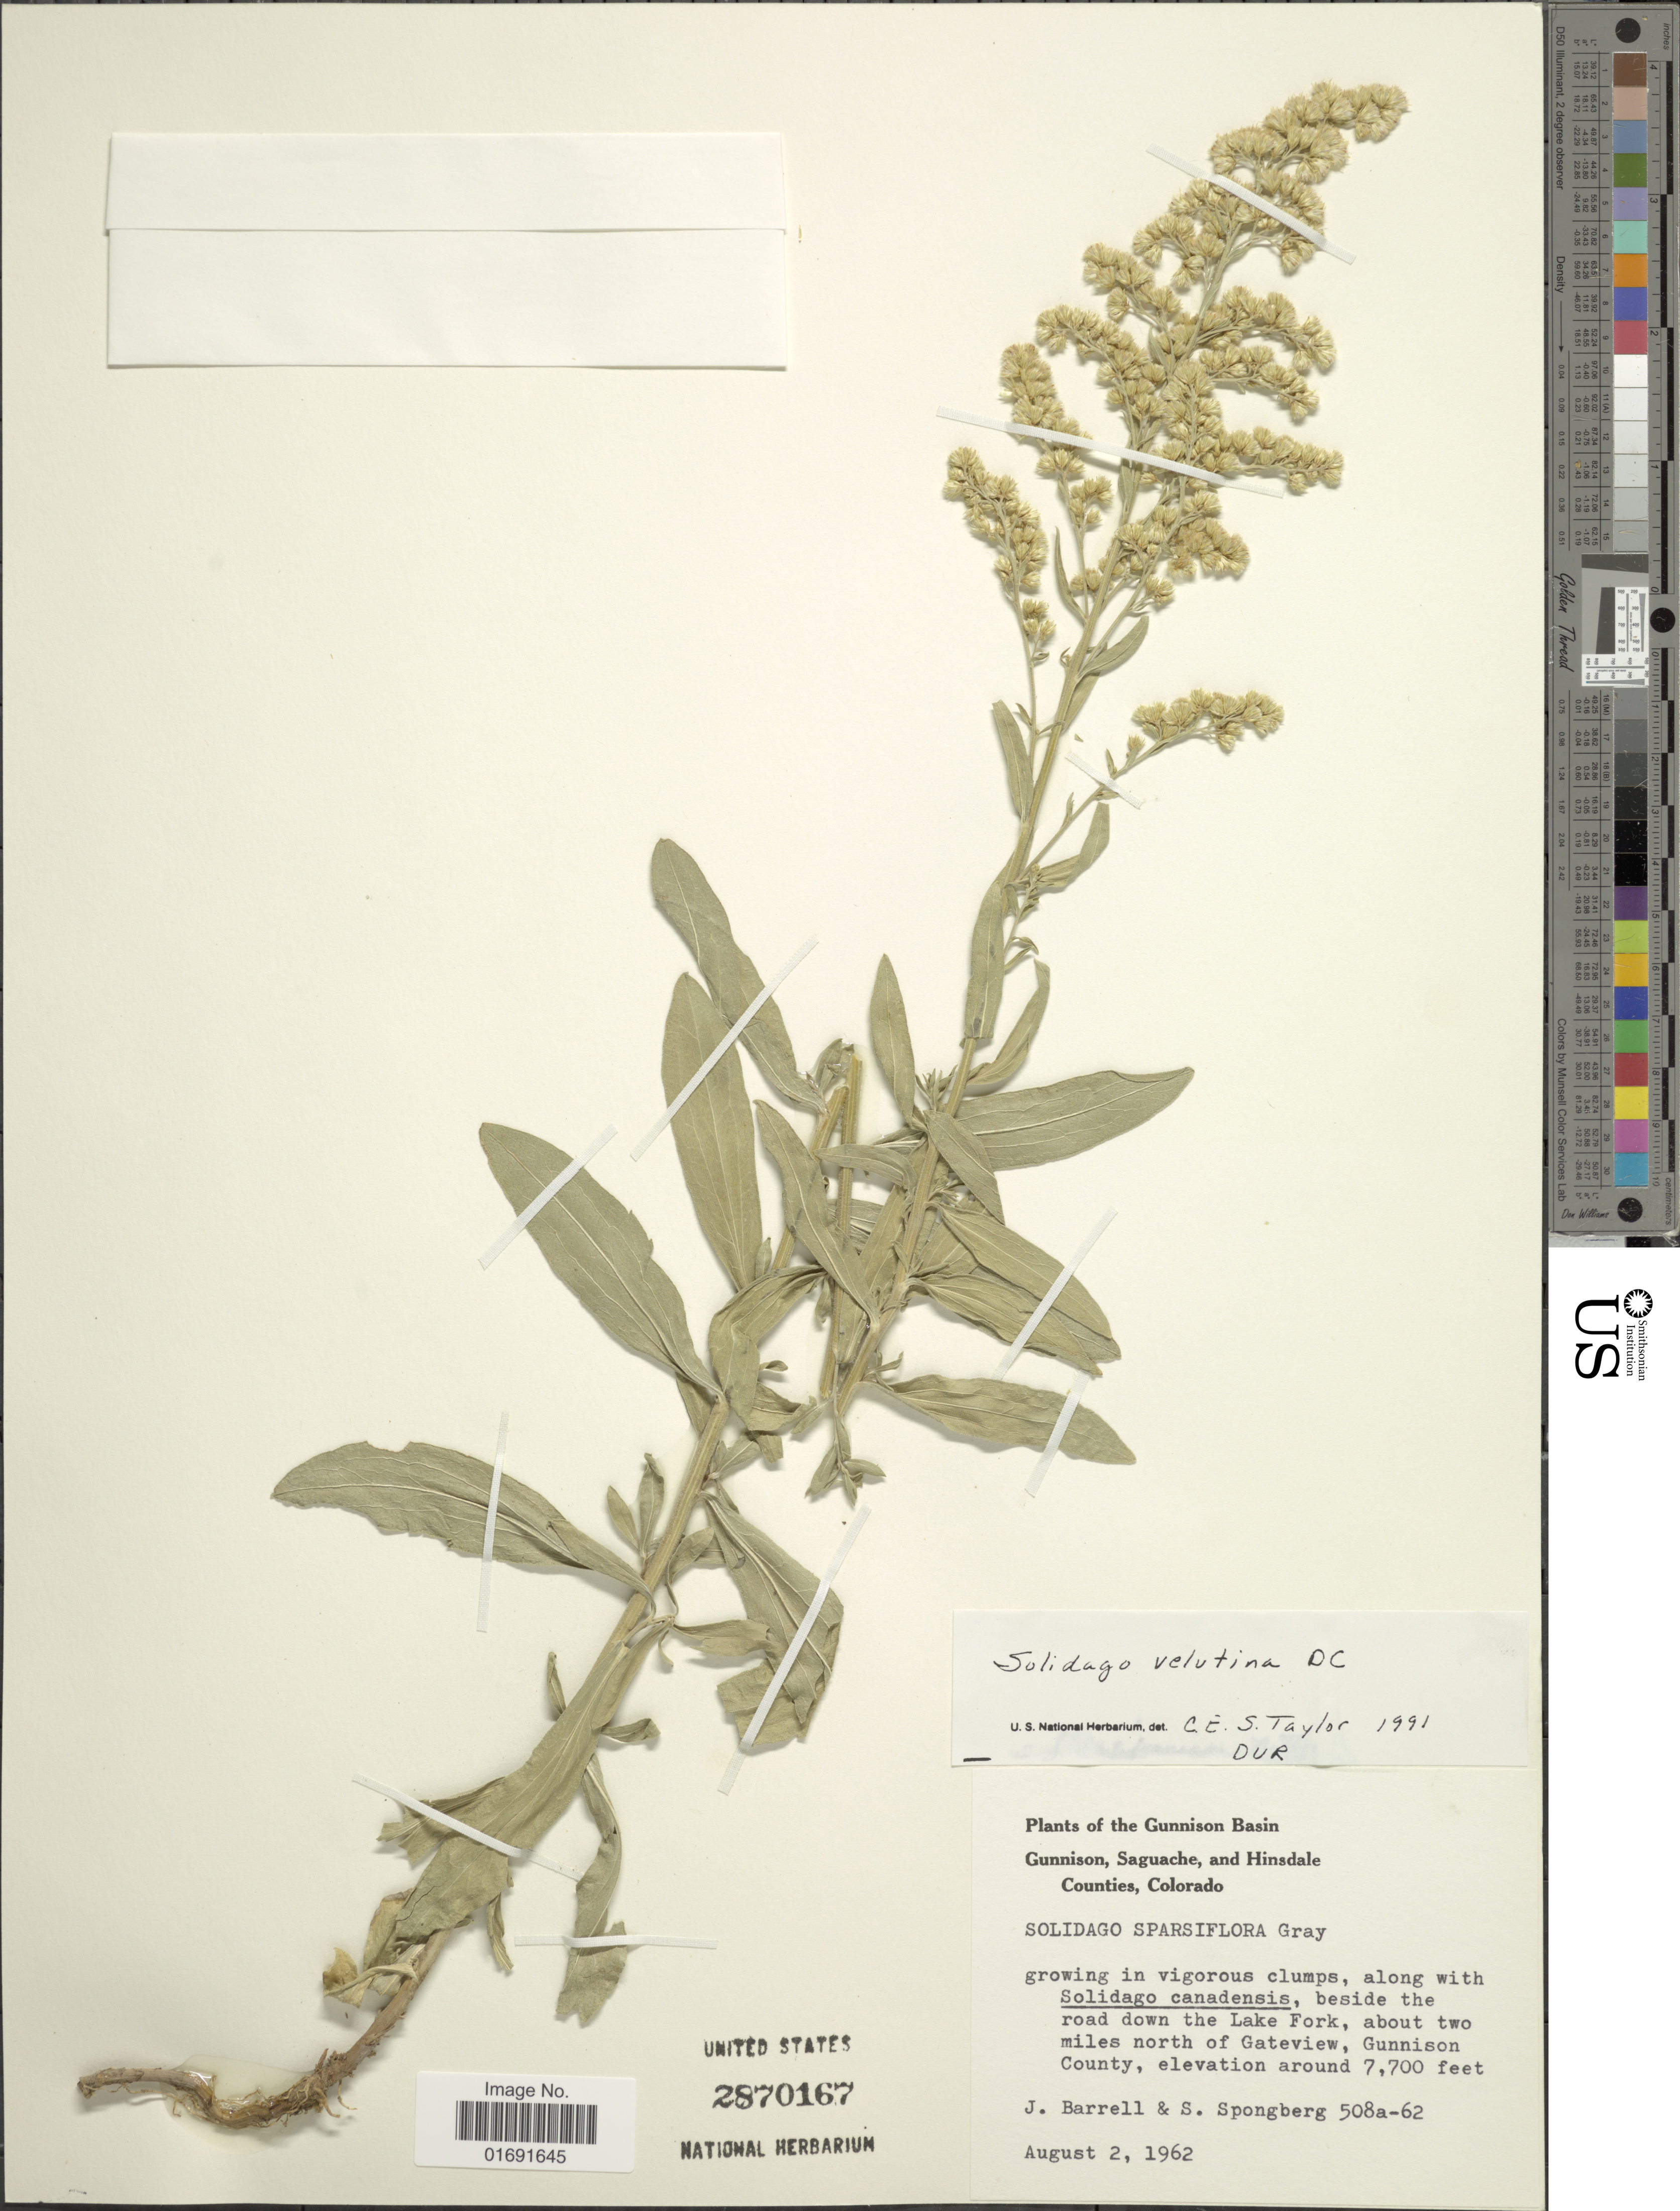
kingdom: Plantae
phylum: Tracheophyta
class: Magnoliopsida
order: Asterales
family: Asteraceae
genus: Solidago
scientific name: Solidago velutina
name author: DC.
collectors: J. Barrell & S. A.Spongberg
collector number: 508a-62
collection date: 1962-08-02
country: United States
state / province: Colorado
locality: Gunnison Basin, Gunnison, Saguache, and Hinsdale Counties, beside the road down the Lake Fork, about two miles north of Gateview, Gunnison County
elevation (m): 2347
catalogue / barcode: US 2870167